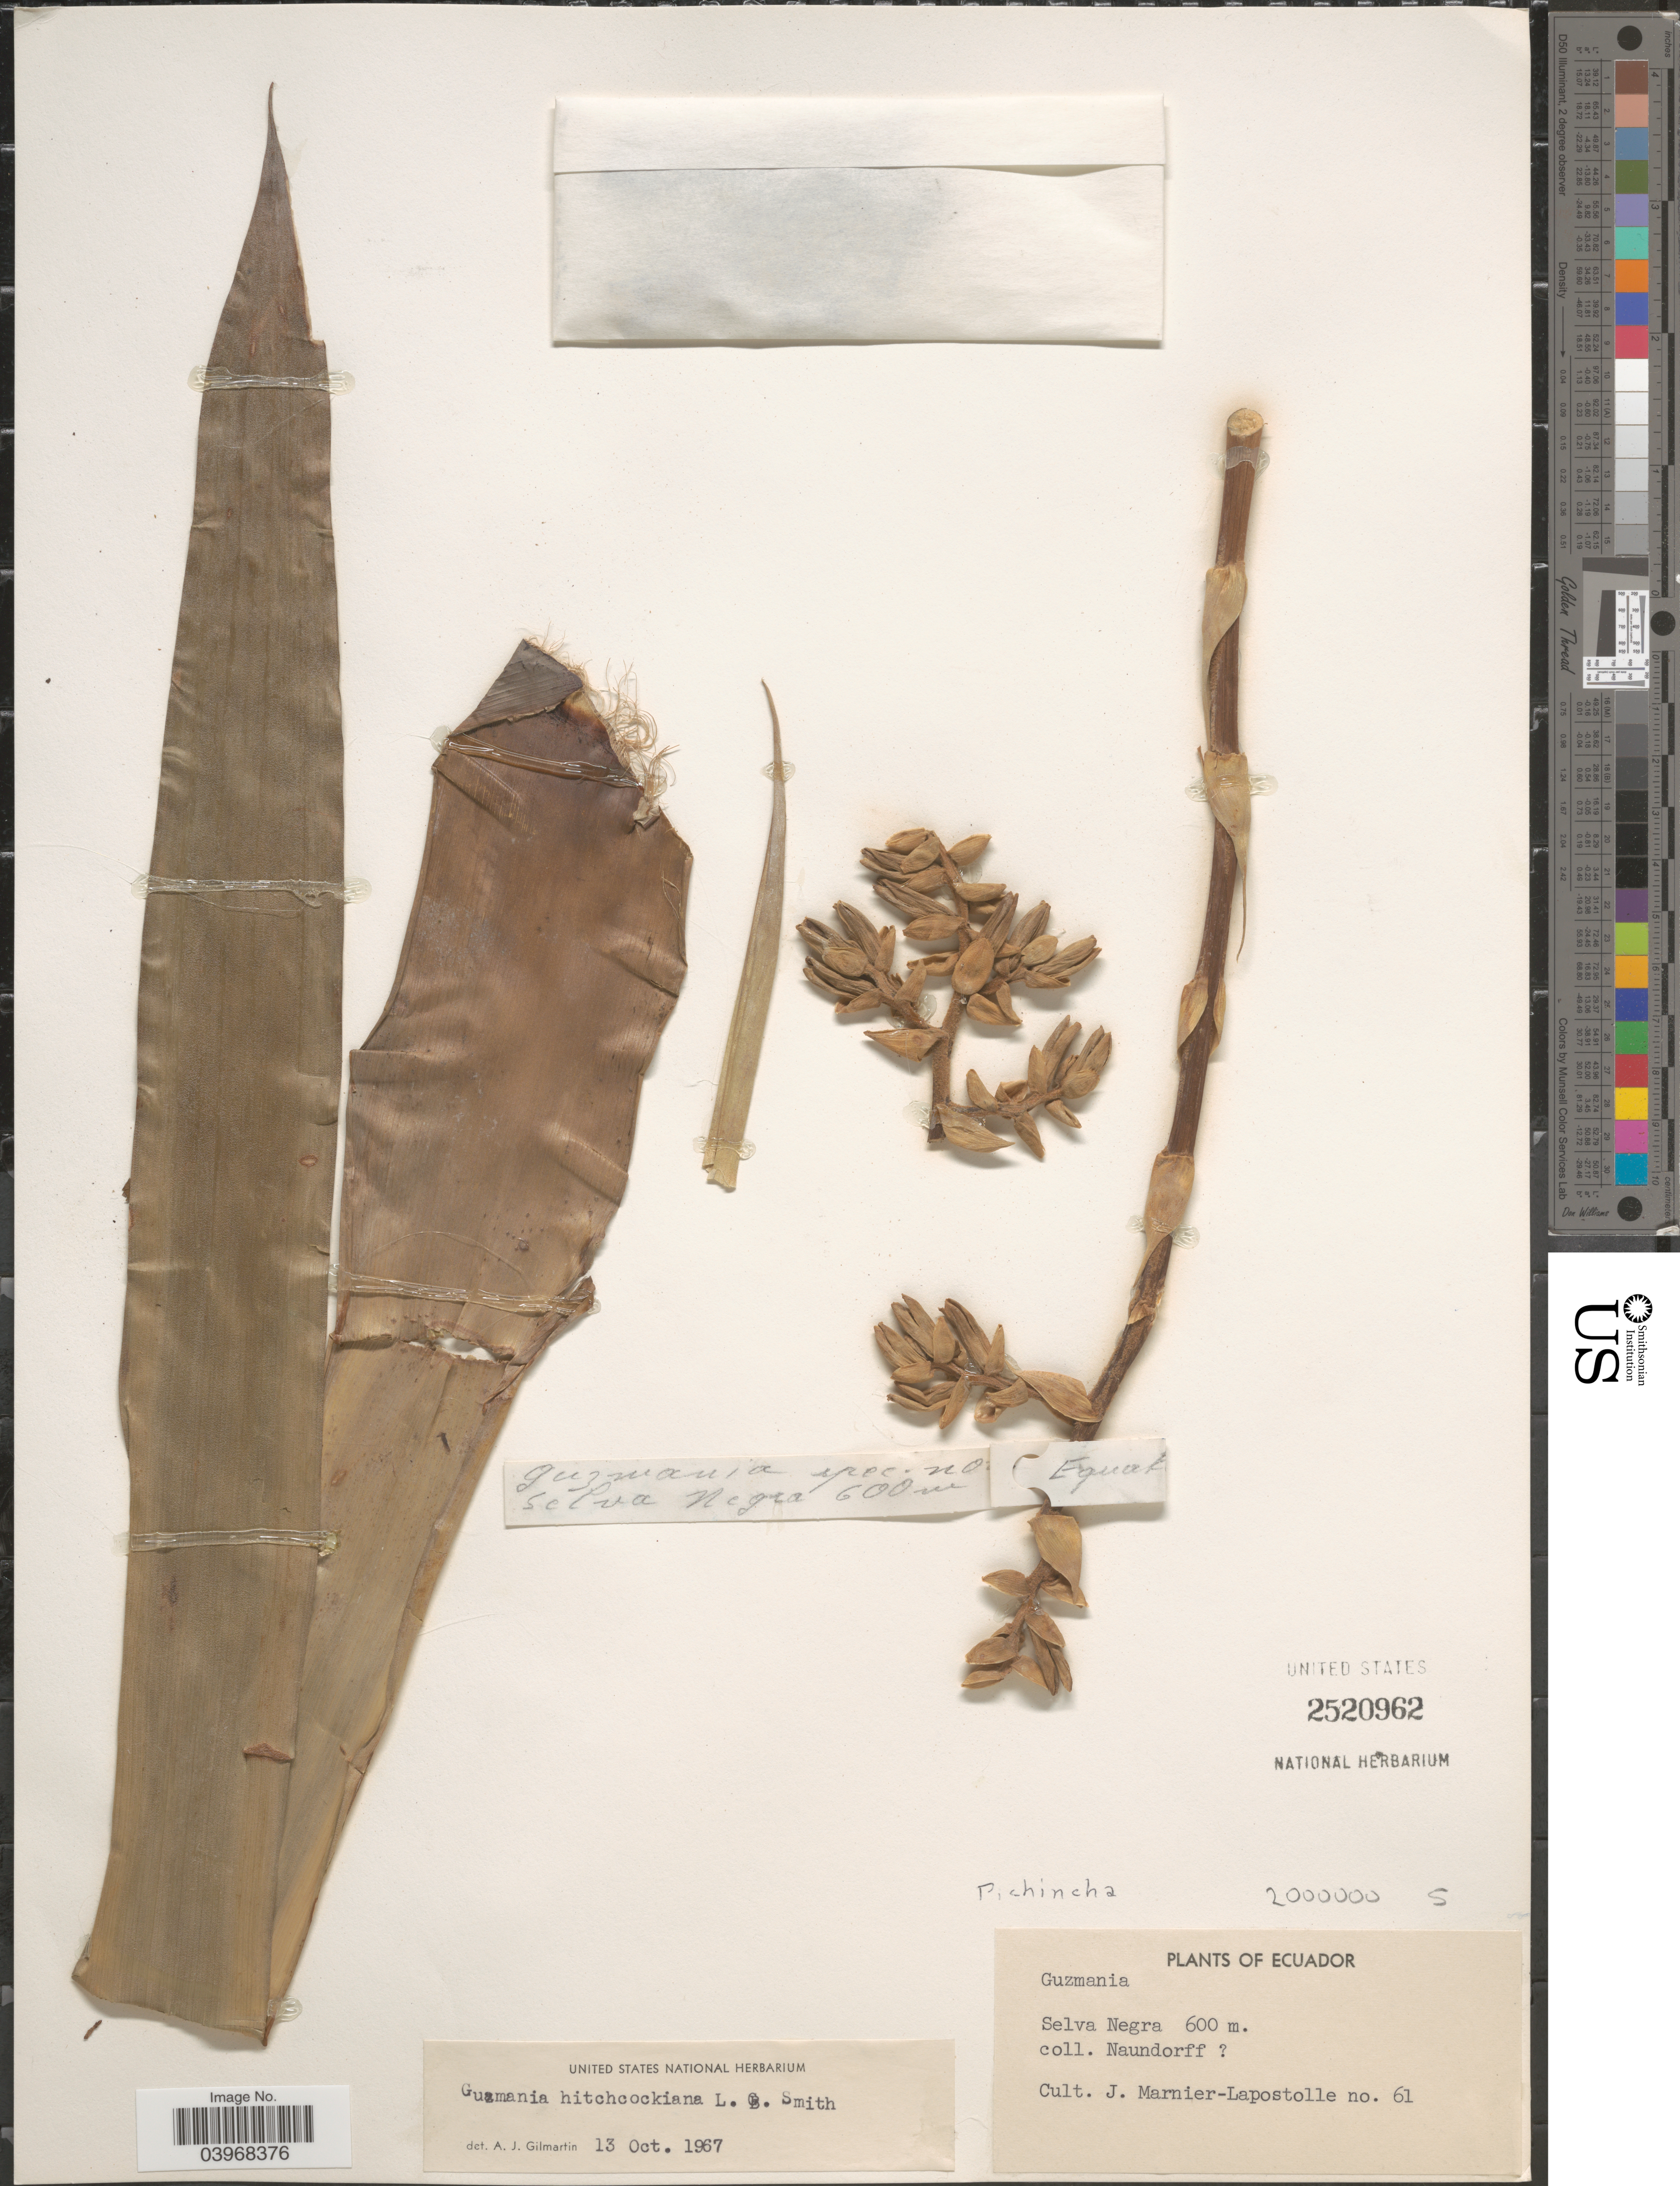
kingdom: Plantae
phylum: Tracheophyta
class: Liliopsida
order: Poales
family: Bromeliaceae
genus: Guzmania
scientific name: Guzmania hitchcockiana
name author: L.B. Sm.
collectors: J. Marnier-Lapostolle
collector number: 61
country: Ecuador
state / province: Pichincha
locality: Selva Negra.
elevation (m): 600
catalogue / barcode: US 2520962